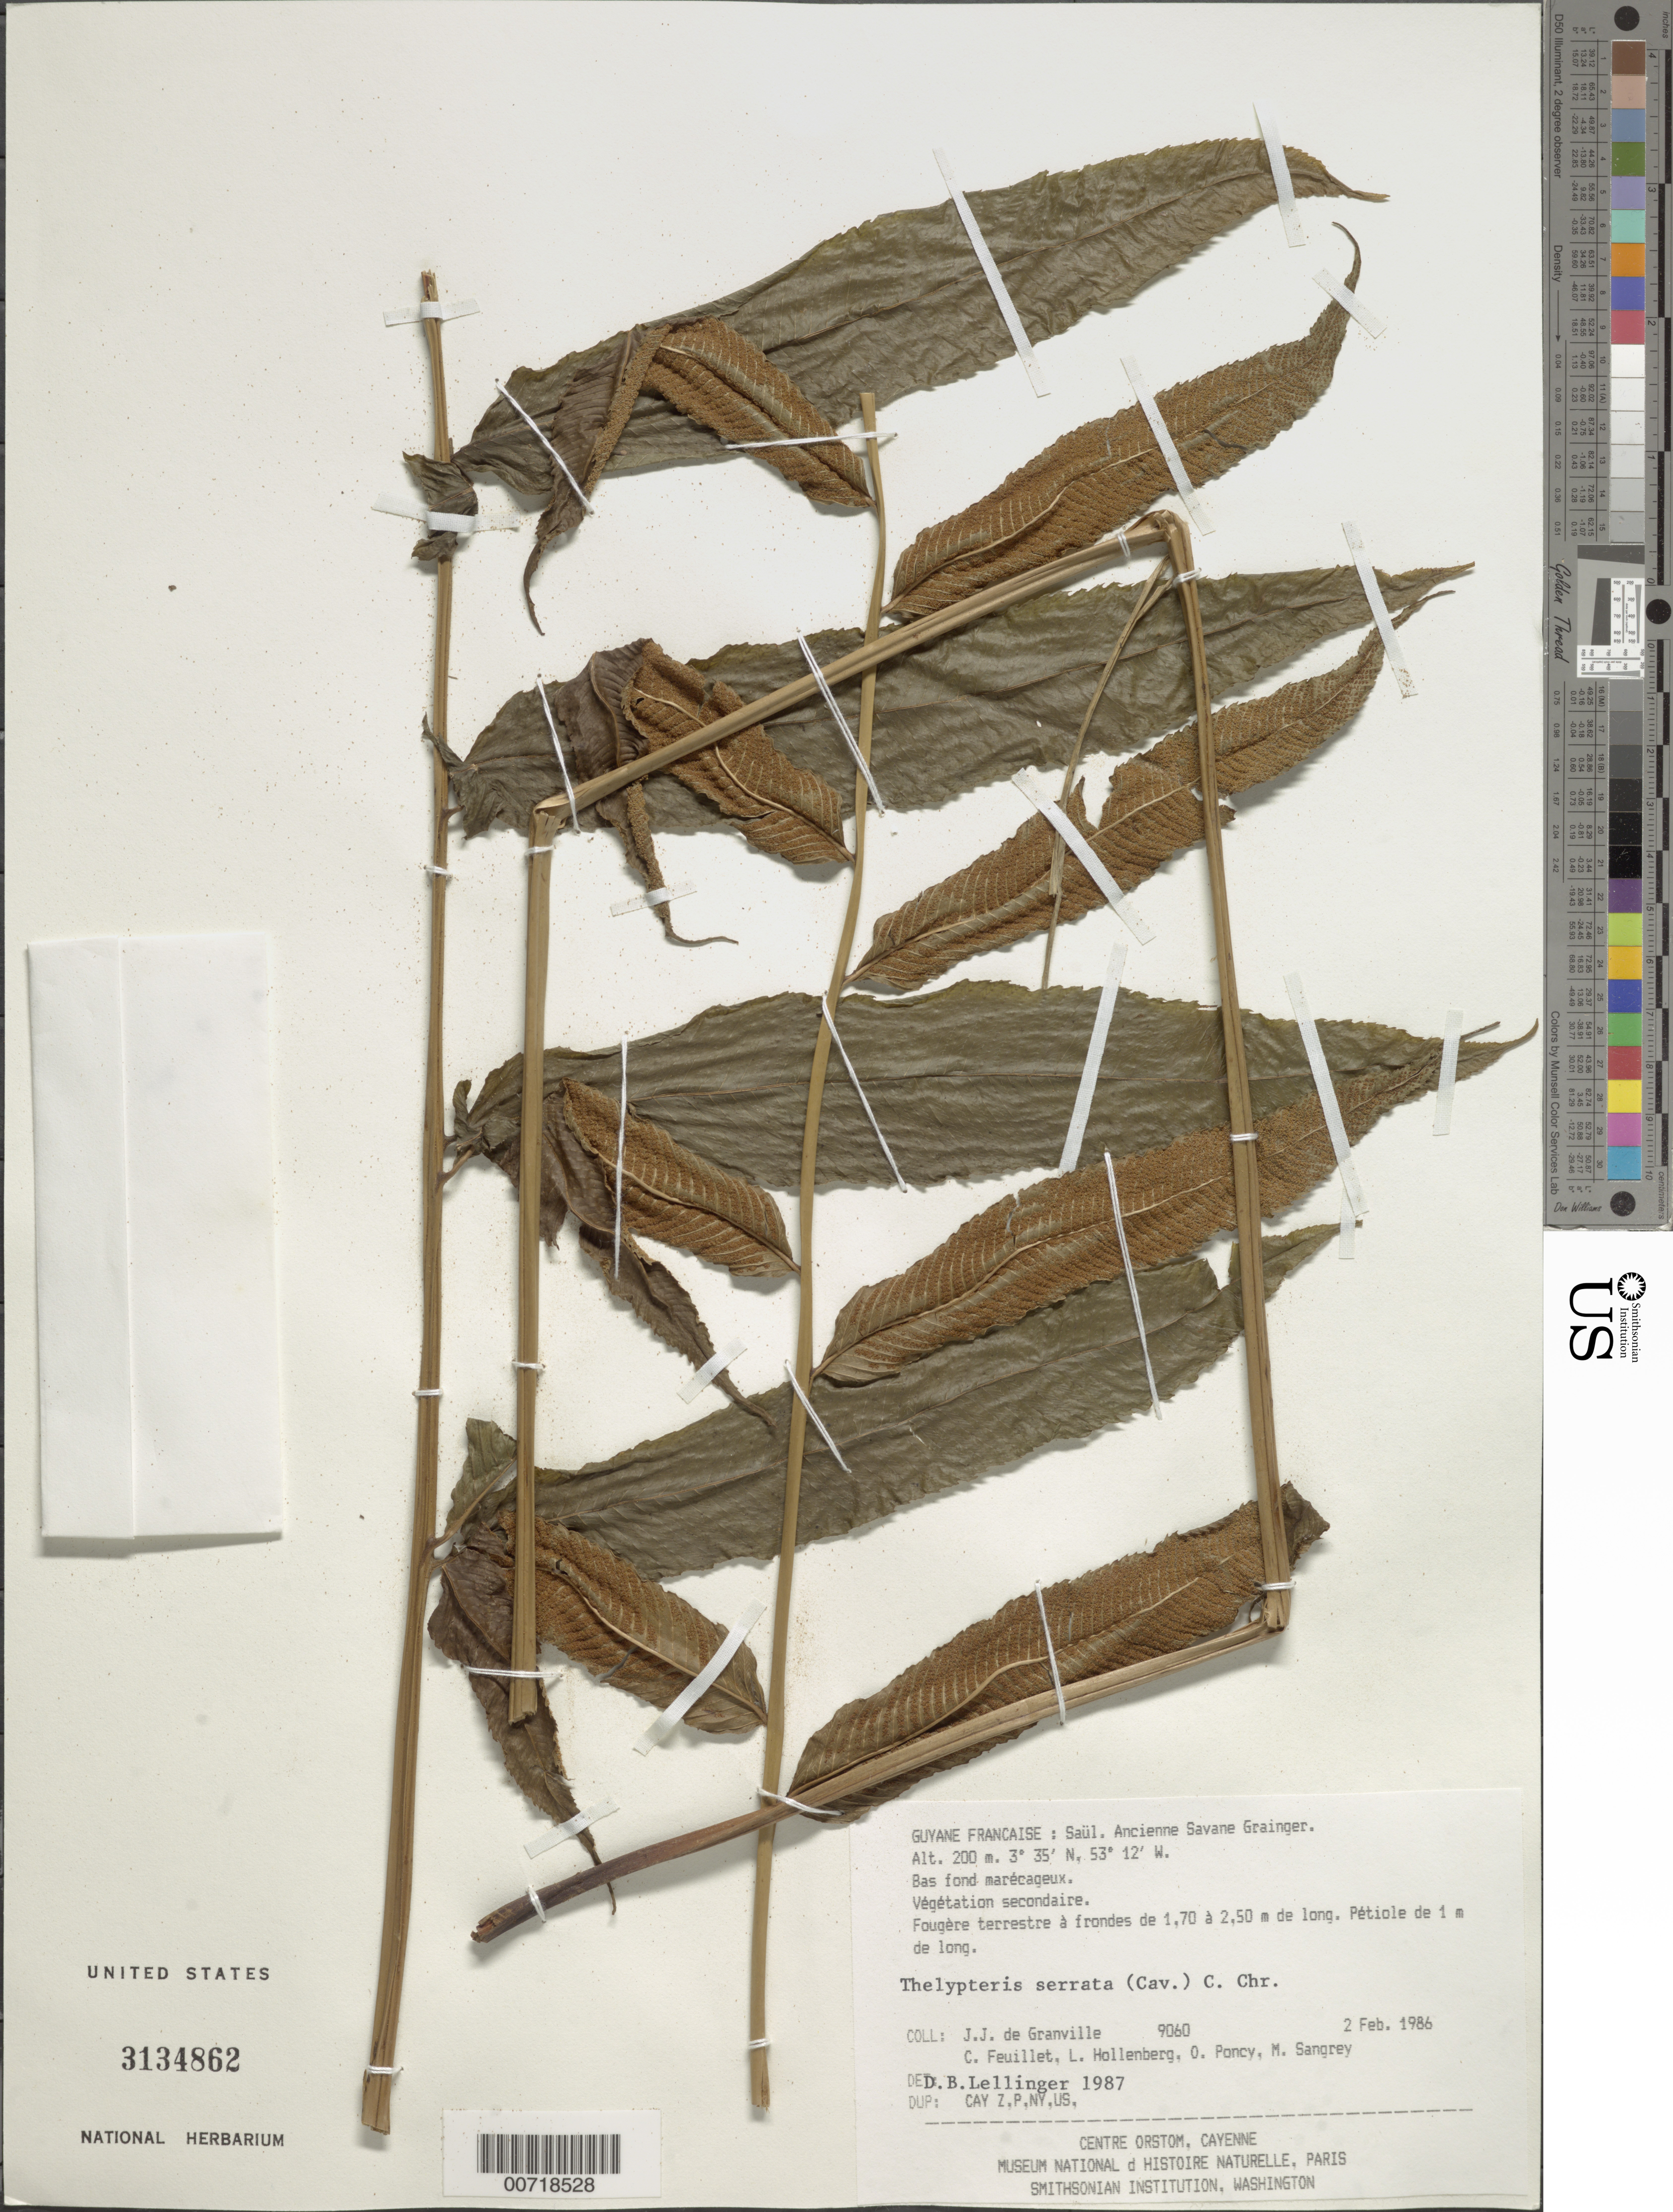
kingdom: Plantae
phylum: Tracheophyta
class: Polypodiopsida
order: Polypodiales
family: Thelypteridaceae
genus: Meniscium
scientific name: Meniscium serratum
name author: Cav.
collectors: J.-J. de Granville, C. Feuillet, L. Hollenberg, O. Poncy & M. S. Sangrey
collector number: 9060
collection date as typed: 2-Feb-86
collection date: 1986-02-02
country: French Guiana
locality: Saül, Ancienne Savane Grainger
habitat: Végétation secondaire, bas fond marécageux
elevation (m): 200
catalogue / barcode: US 3134862